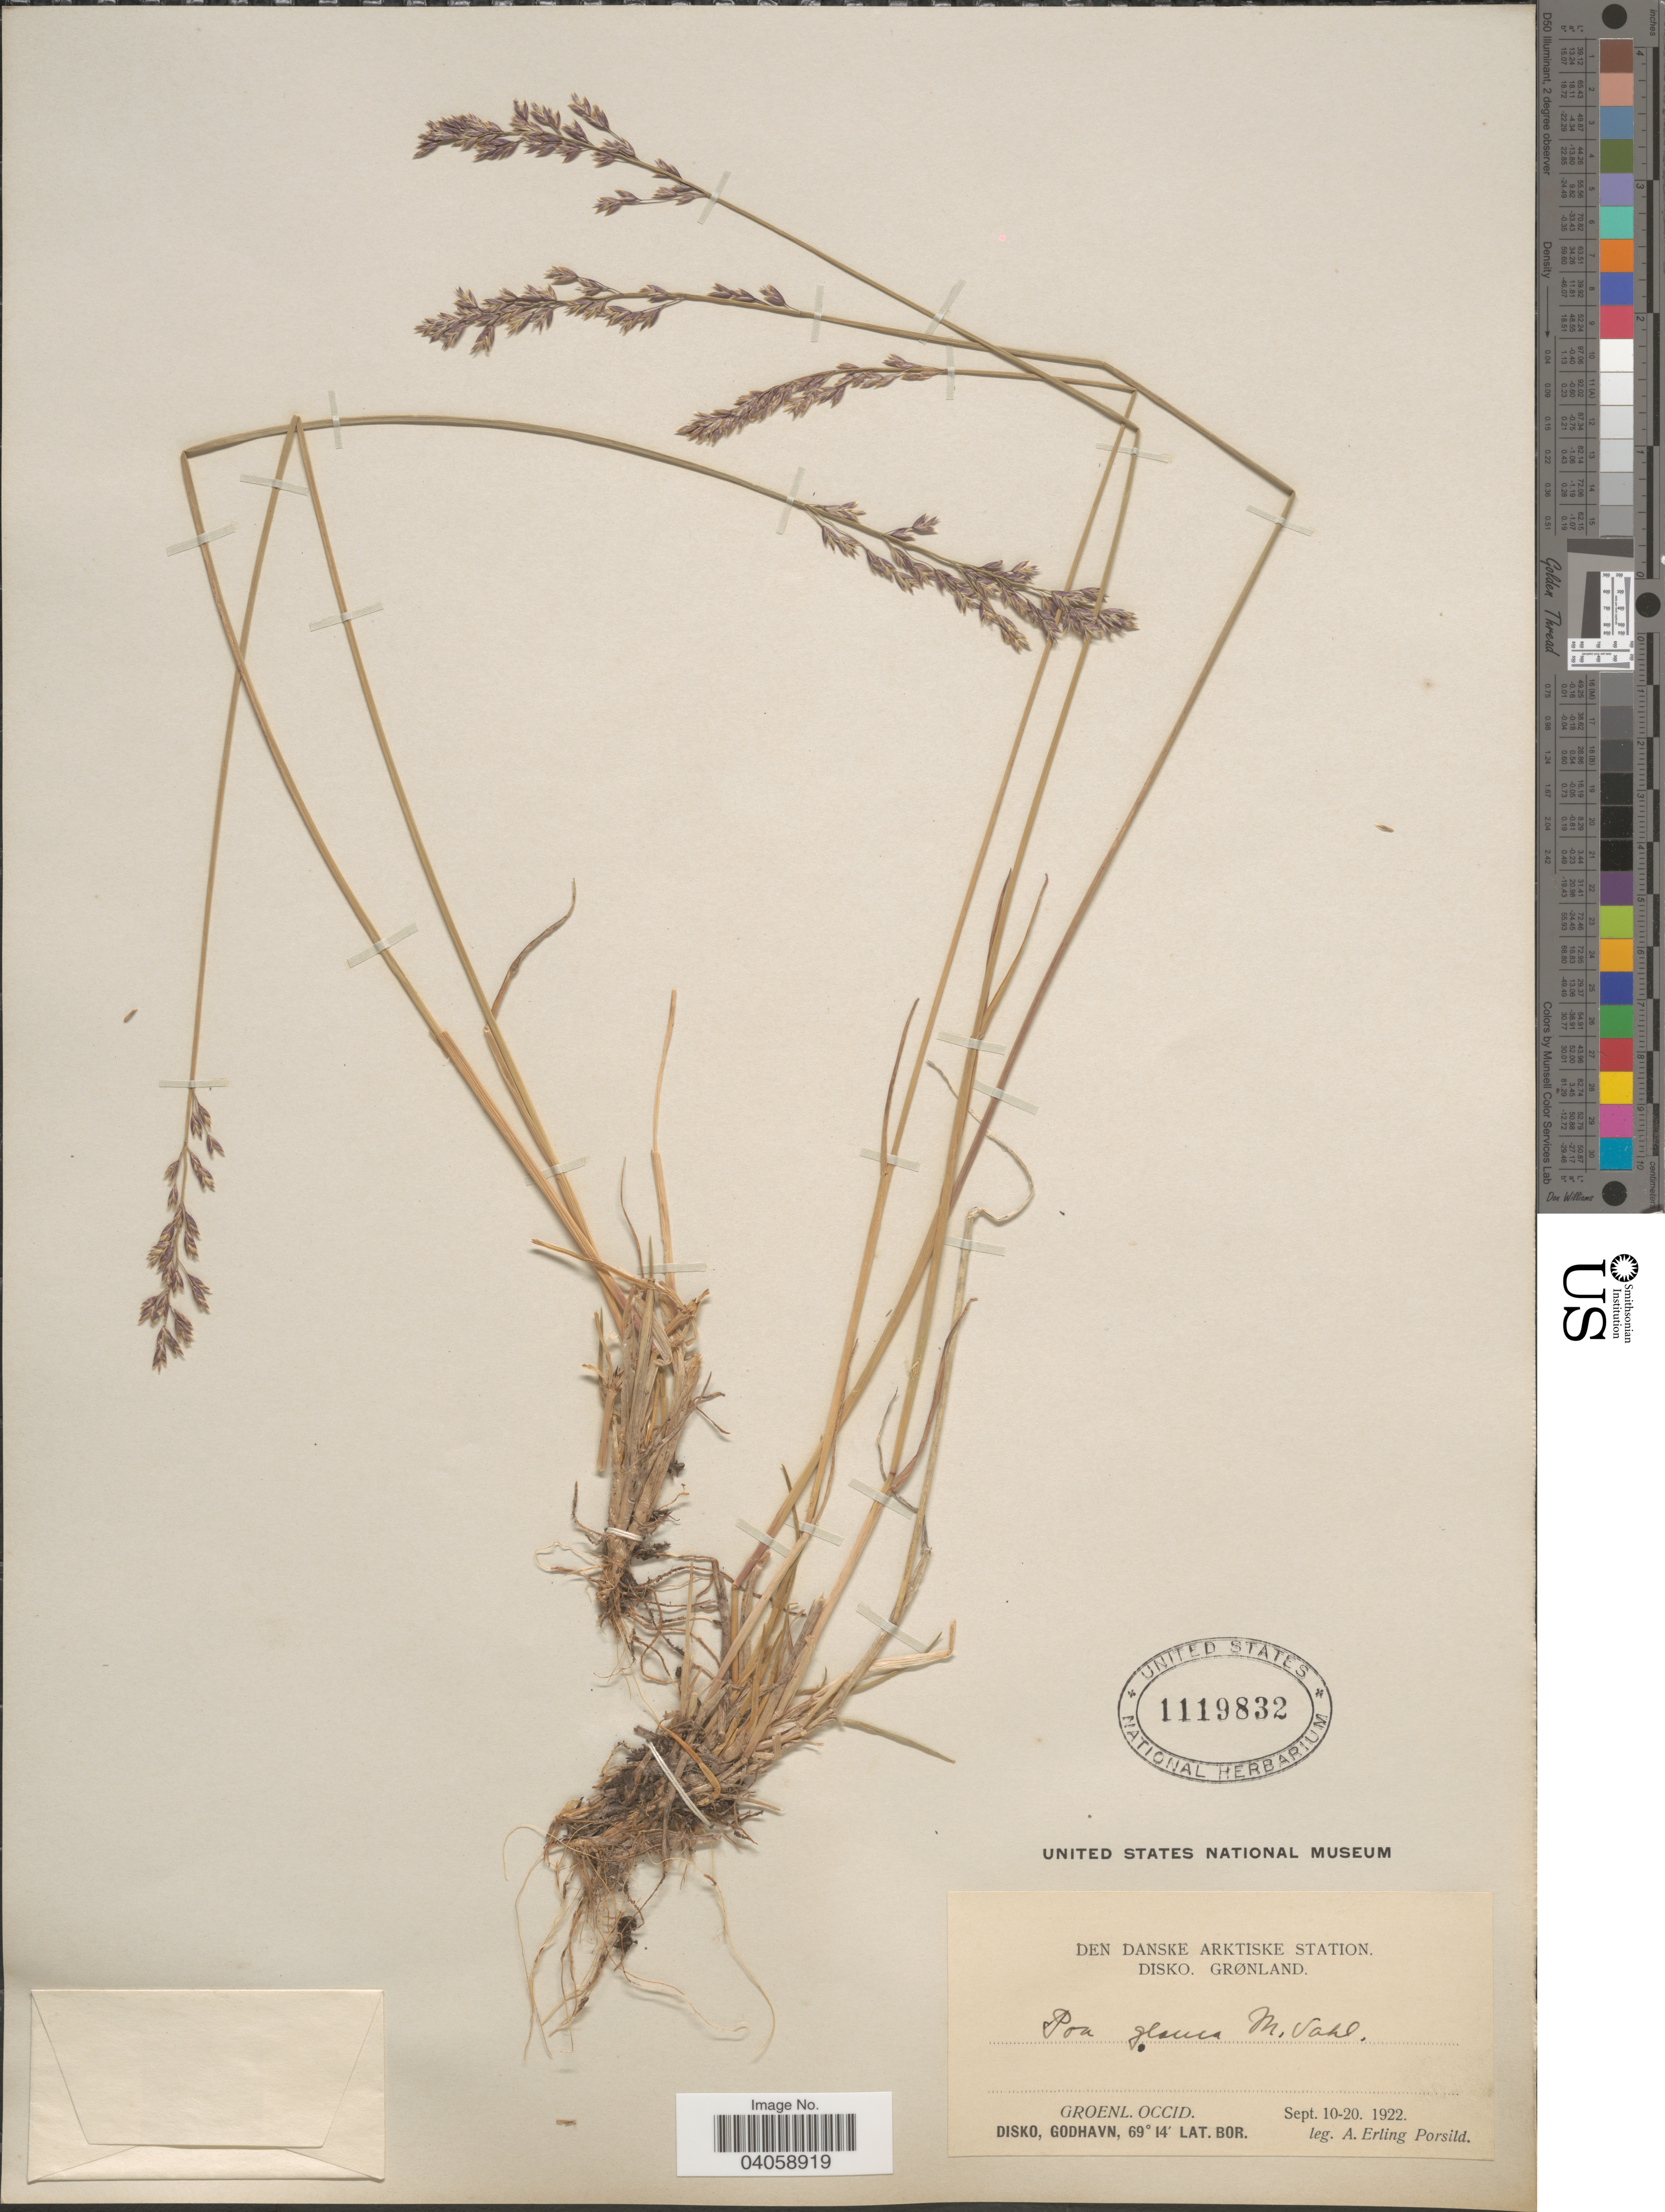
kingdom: Plantae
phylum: Tracheophyta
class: Liliopsida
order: Poales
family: Poaceae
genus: Poa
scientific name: Poa glauca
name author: Vahl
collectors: A. E. Porsild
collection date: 1922-09-10/1922-09-20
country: Greenland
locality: Den Danske Arktiske Station. Disko. Grønland. Groenl. Occid. Disko, Godhavn.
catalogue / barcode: US 1119832